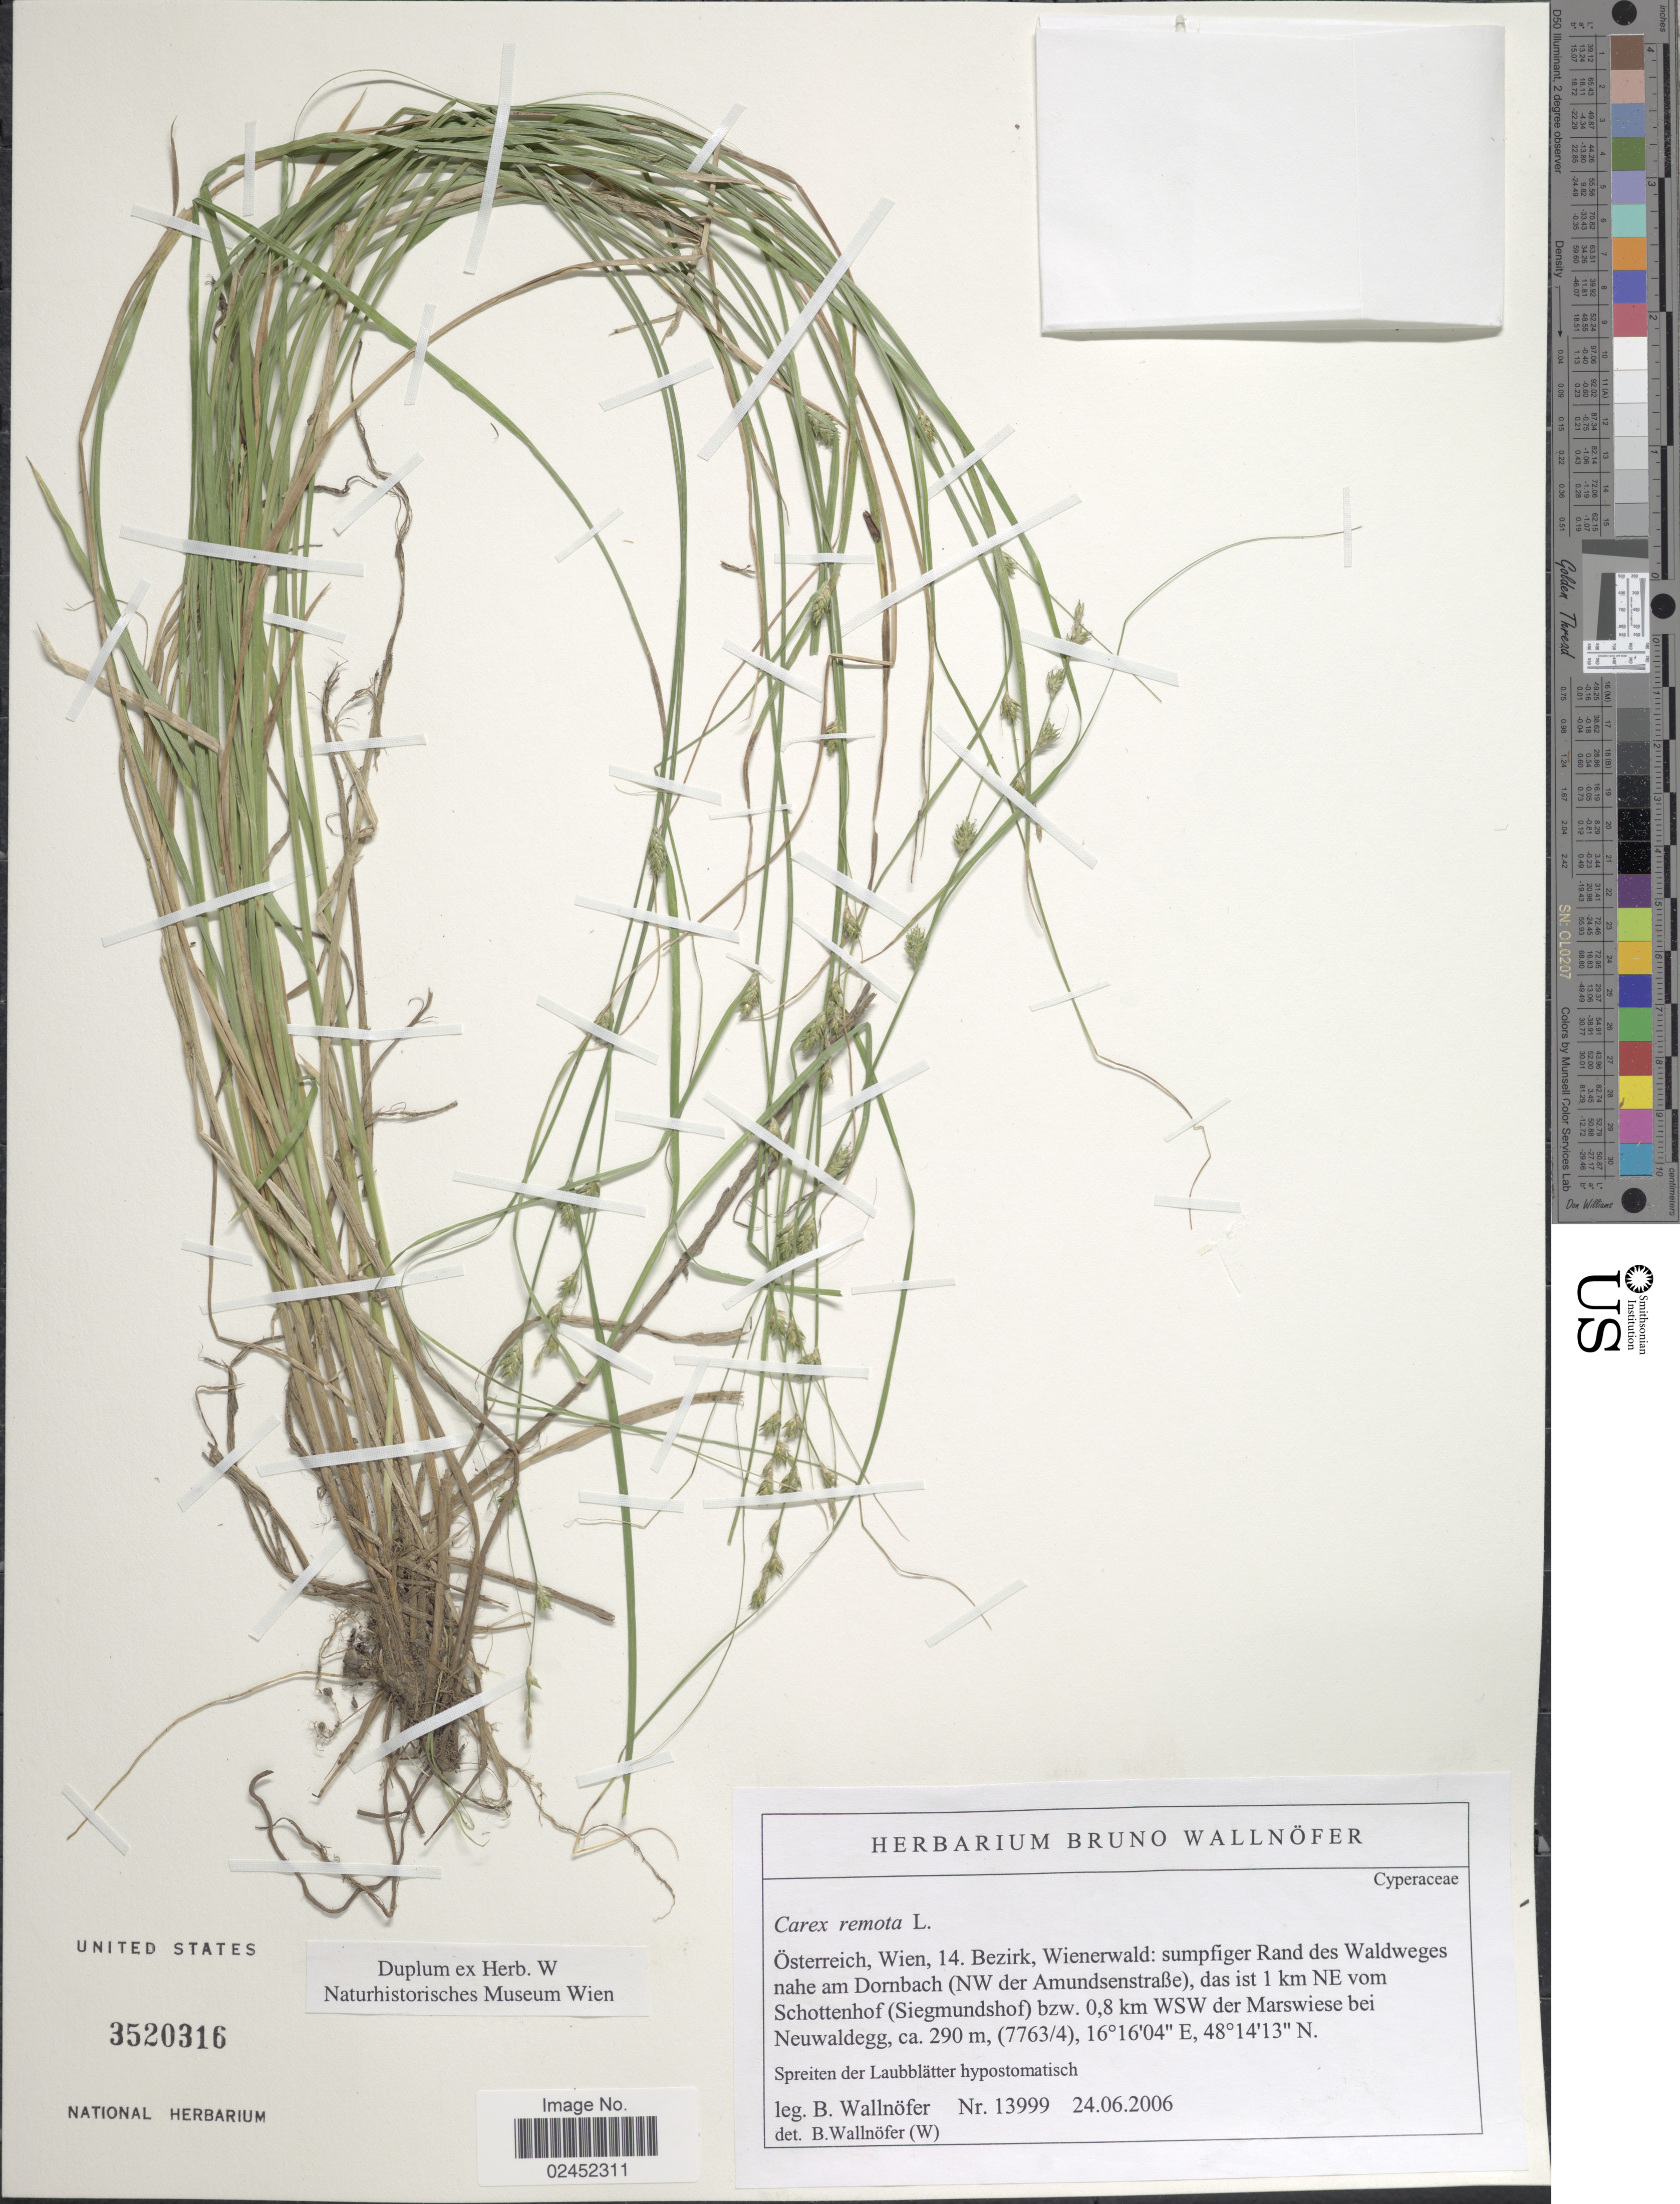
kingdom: Plantae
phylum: Tracheophyta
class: Liliopsida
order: Poales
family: Cyperaceae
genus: Carex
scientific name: Carex remota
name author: L.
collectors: B. Wallnöfer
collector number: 13999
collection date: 2006-06-24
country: Austria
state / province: Wien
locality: Osterreich, Wien, 14 Wiener wald: sumpfiger Rand des Waldweges nahe am Dornbach (NW der Amundsenstrabe), Das ist 1 km NE vom Schottenhof (Siegmundshof) bzw. 0.8 km WSW der Marswiese bei Neuwaldegg..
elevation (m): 290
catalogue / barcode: US 3520316